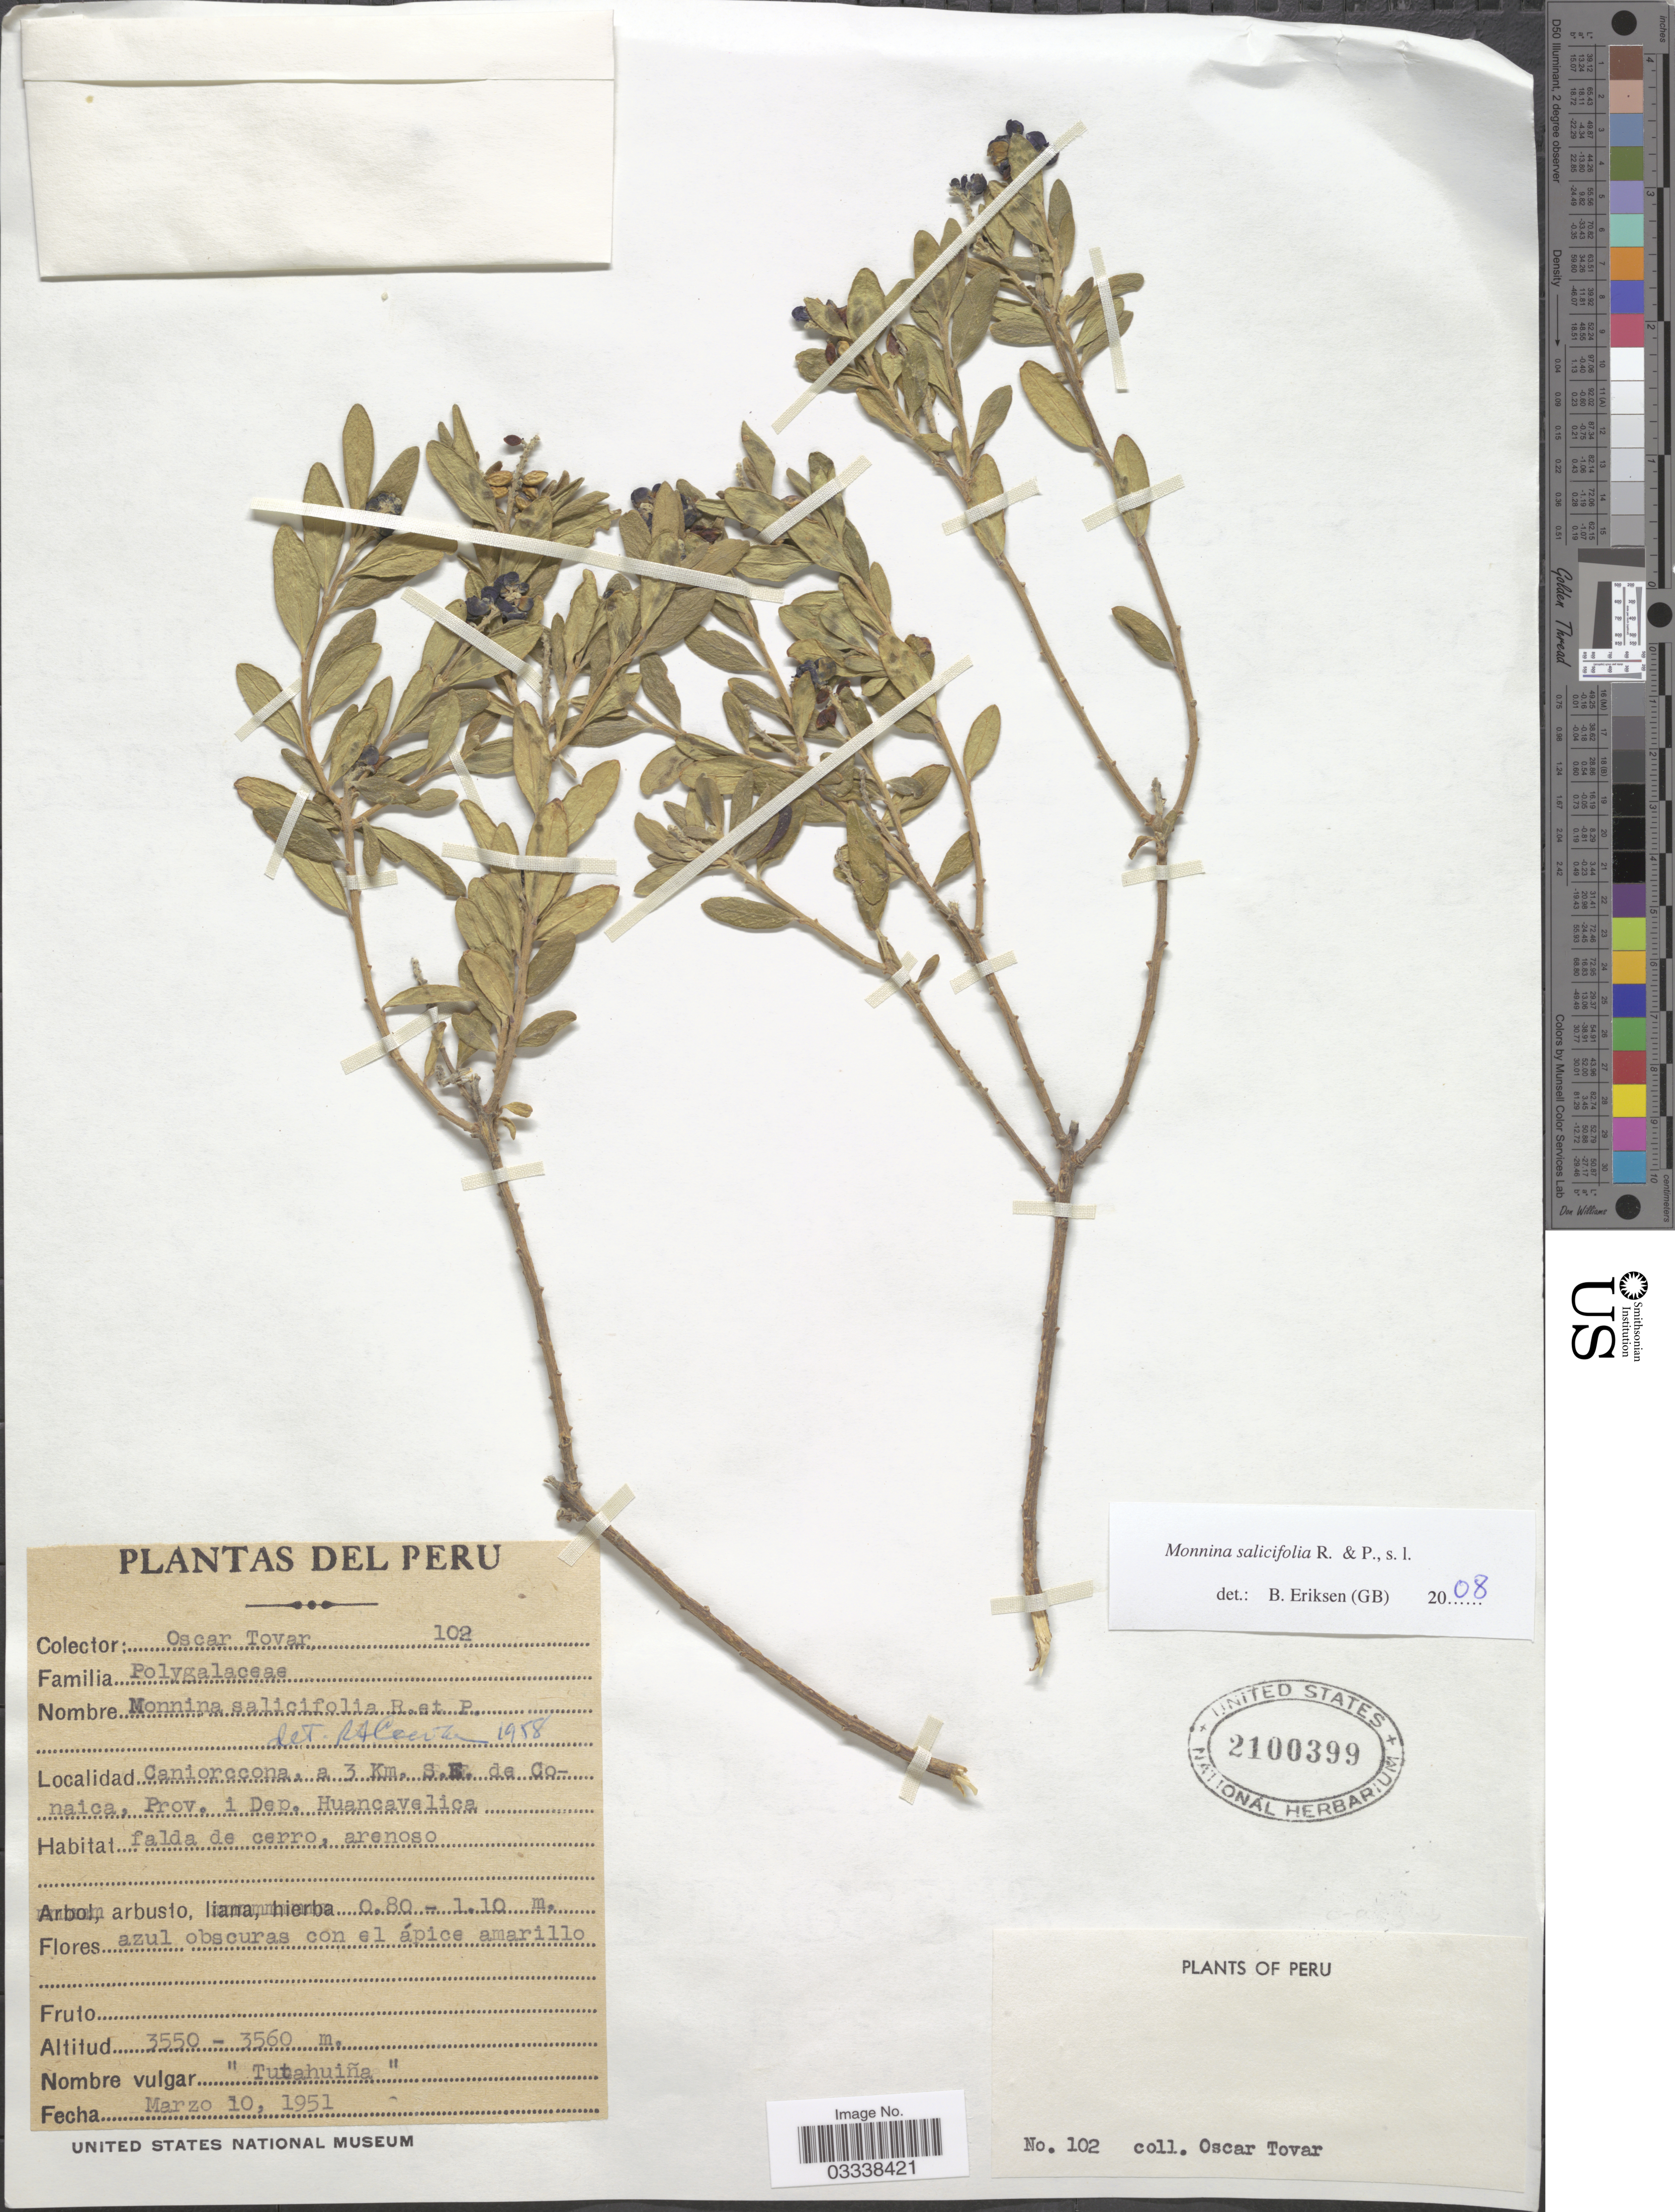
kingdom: Plantae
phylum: Tracheophyta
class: Magnoliopsida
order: Fabales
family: Polygalaceae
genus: Monnina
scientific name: Monnina salicifolia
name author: Ruiz & Pav.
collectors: Ó. Tovar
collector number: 102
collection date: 1951-03-10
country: Peru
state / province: Huancavelica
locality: Caniorccona, a 3 Km. S.E. de Conaica, Prov. i Dep. Huancavelica.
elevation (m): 3550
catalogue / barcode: US 2100399